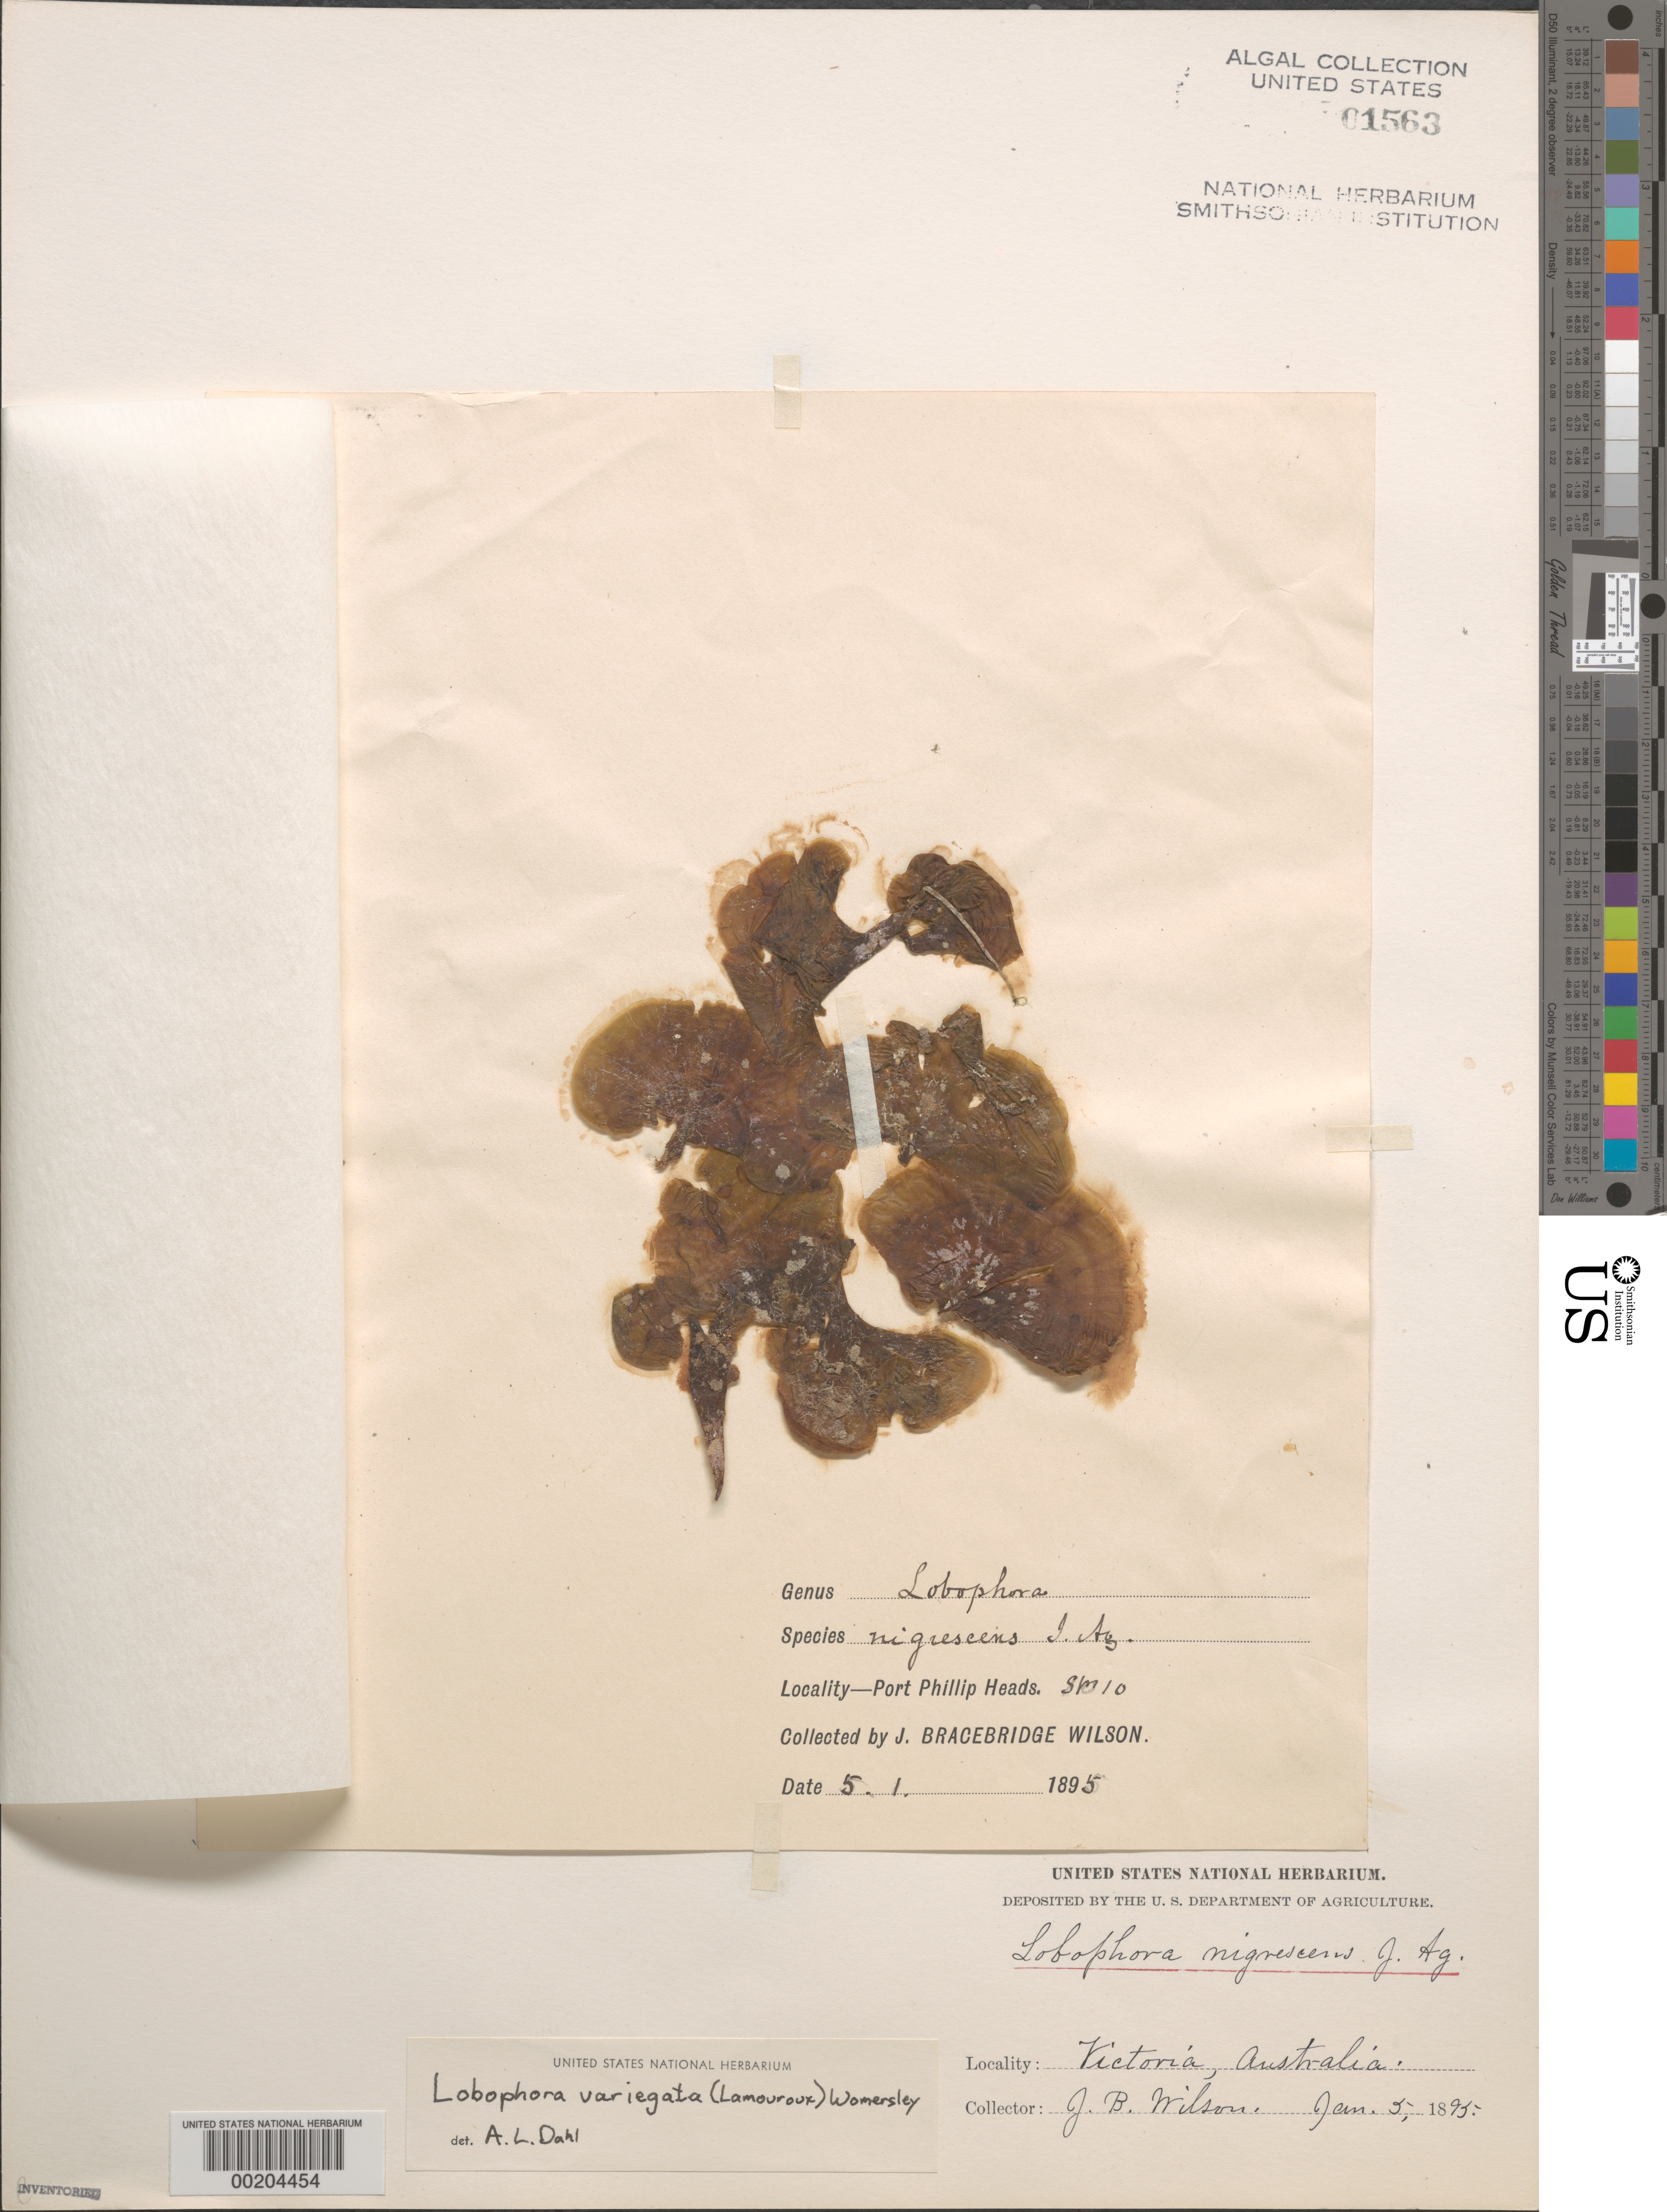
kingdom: Chromista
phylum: Ochrophyta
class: Phaeophyceae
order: Dictyotales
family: Dictyotaceae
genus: Lobophora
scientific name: Lobophora variegata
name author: (J.V.Lamouroux) Womersley & E.C. Oliveira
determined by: Dahl, A. E.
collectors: J. B. Wilson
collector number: Station 10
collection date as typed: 05 Jan 1895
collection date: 1895-01-05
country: Australia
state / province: Victoria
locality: Port Phillip Heads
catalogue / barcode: US 1563